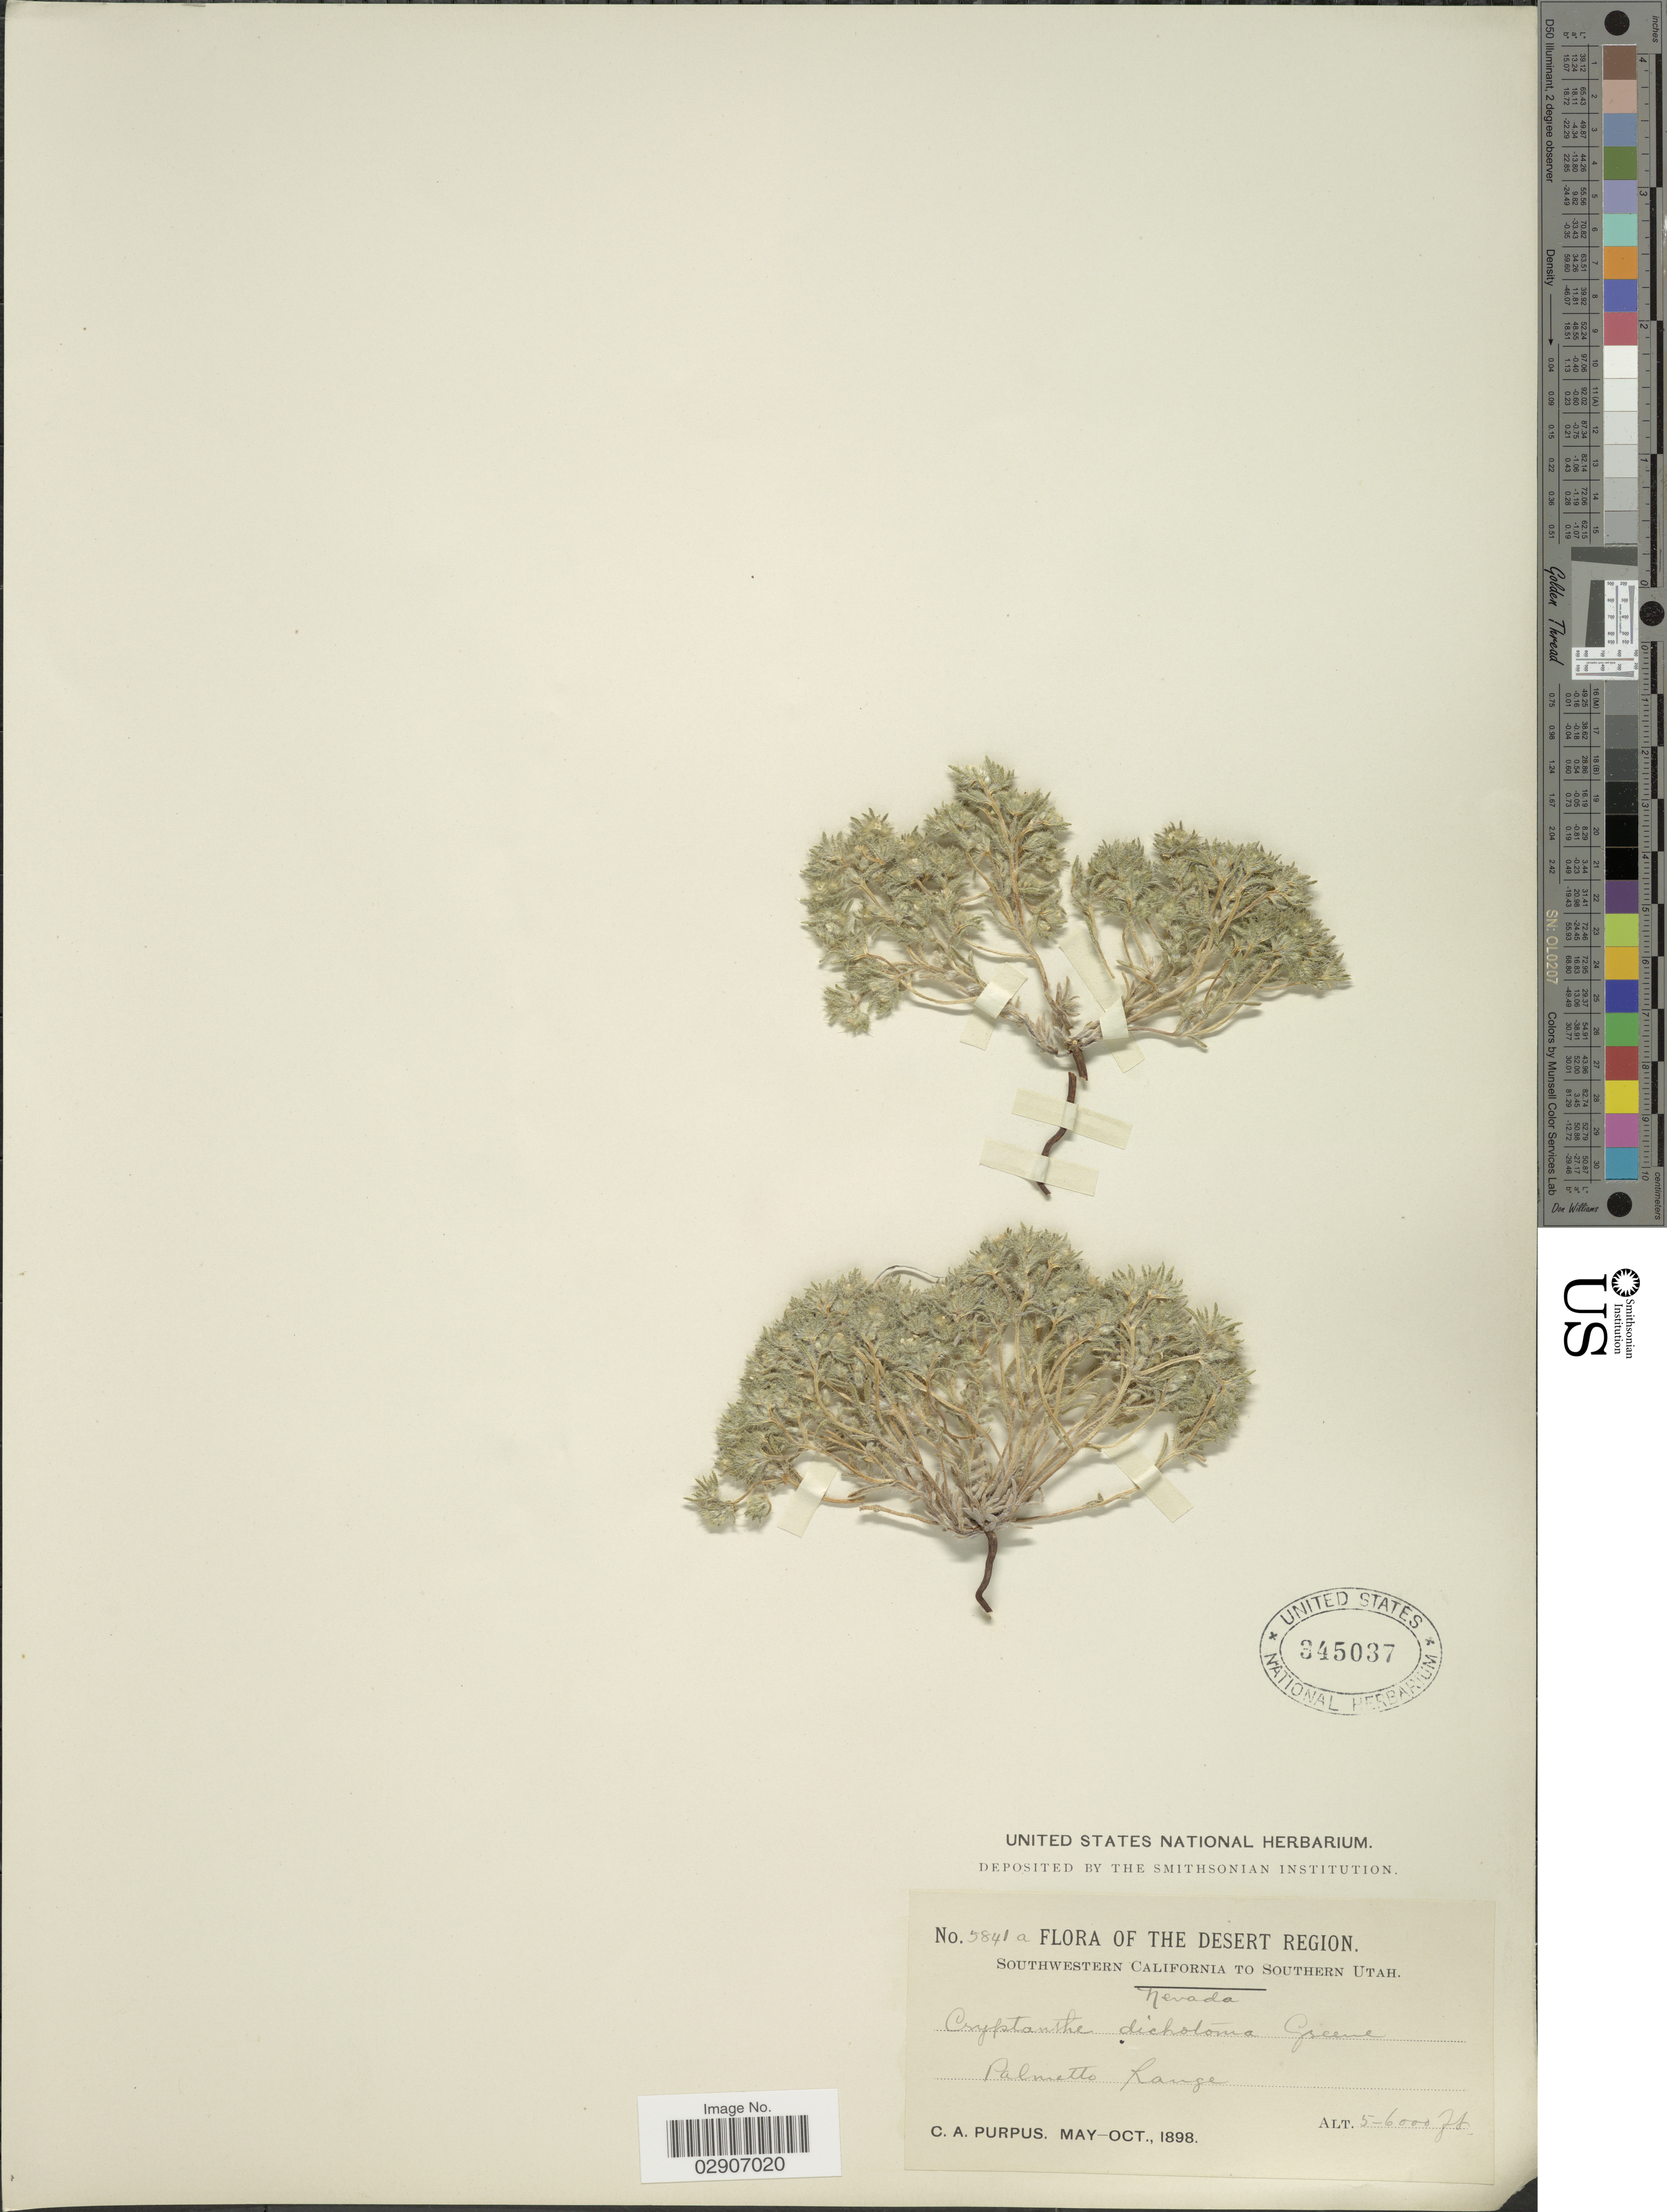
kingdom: Plantae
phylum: Tracheophyta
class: Magnoliopsida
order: Boraginales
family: Boraginaceae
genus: Cryptantha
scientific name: Cryptantha circumscissa var. hispida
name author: (J.F. Macbr.) I.M. Johnst.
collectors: C. A. Purpus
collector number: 5841a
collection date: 1898-05/1898-10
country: United States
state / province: Nevada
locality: The Desert Region. Palmetto Range.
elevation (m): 1524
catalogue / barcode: US 345037